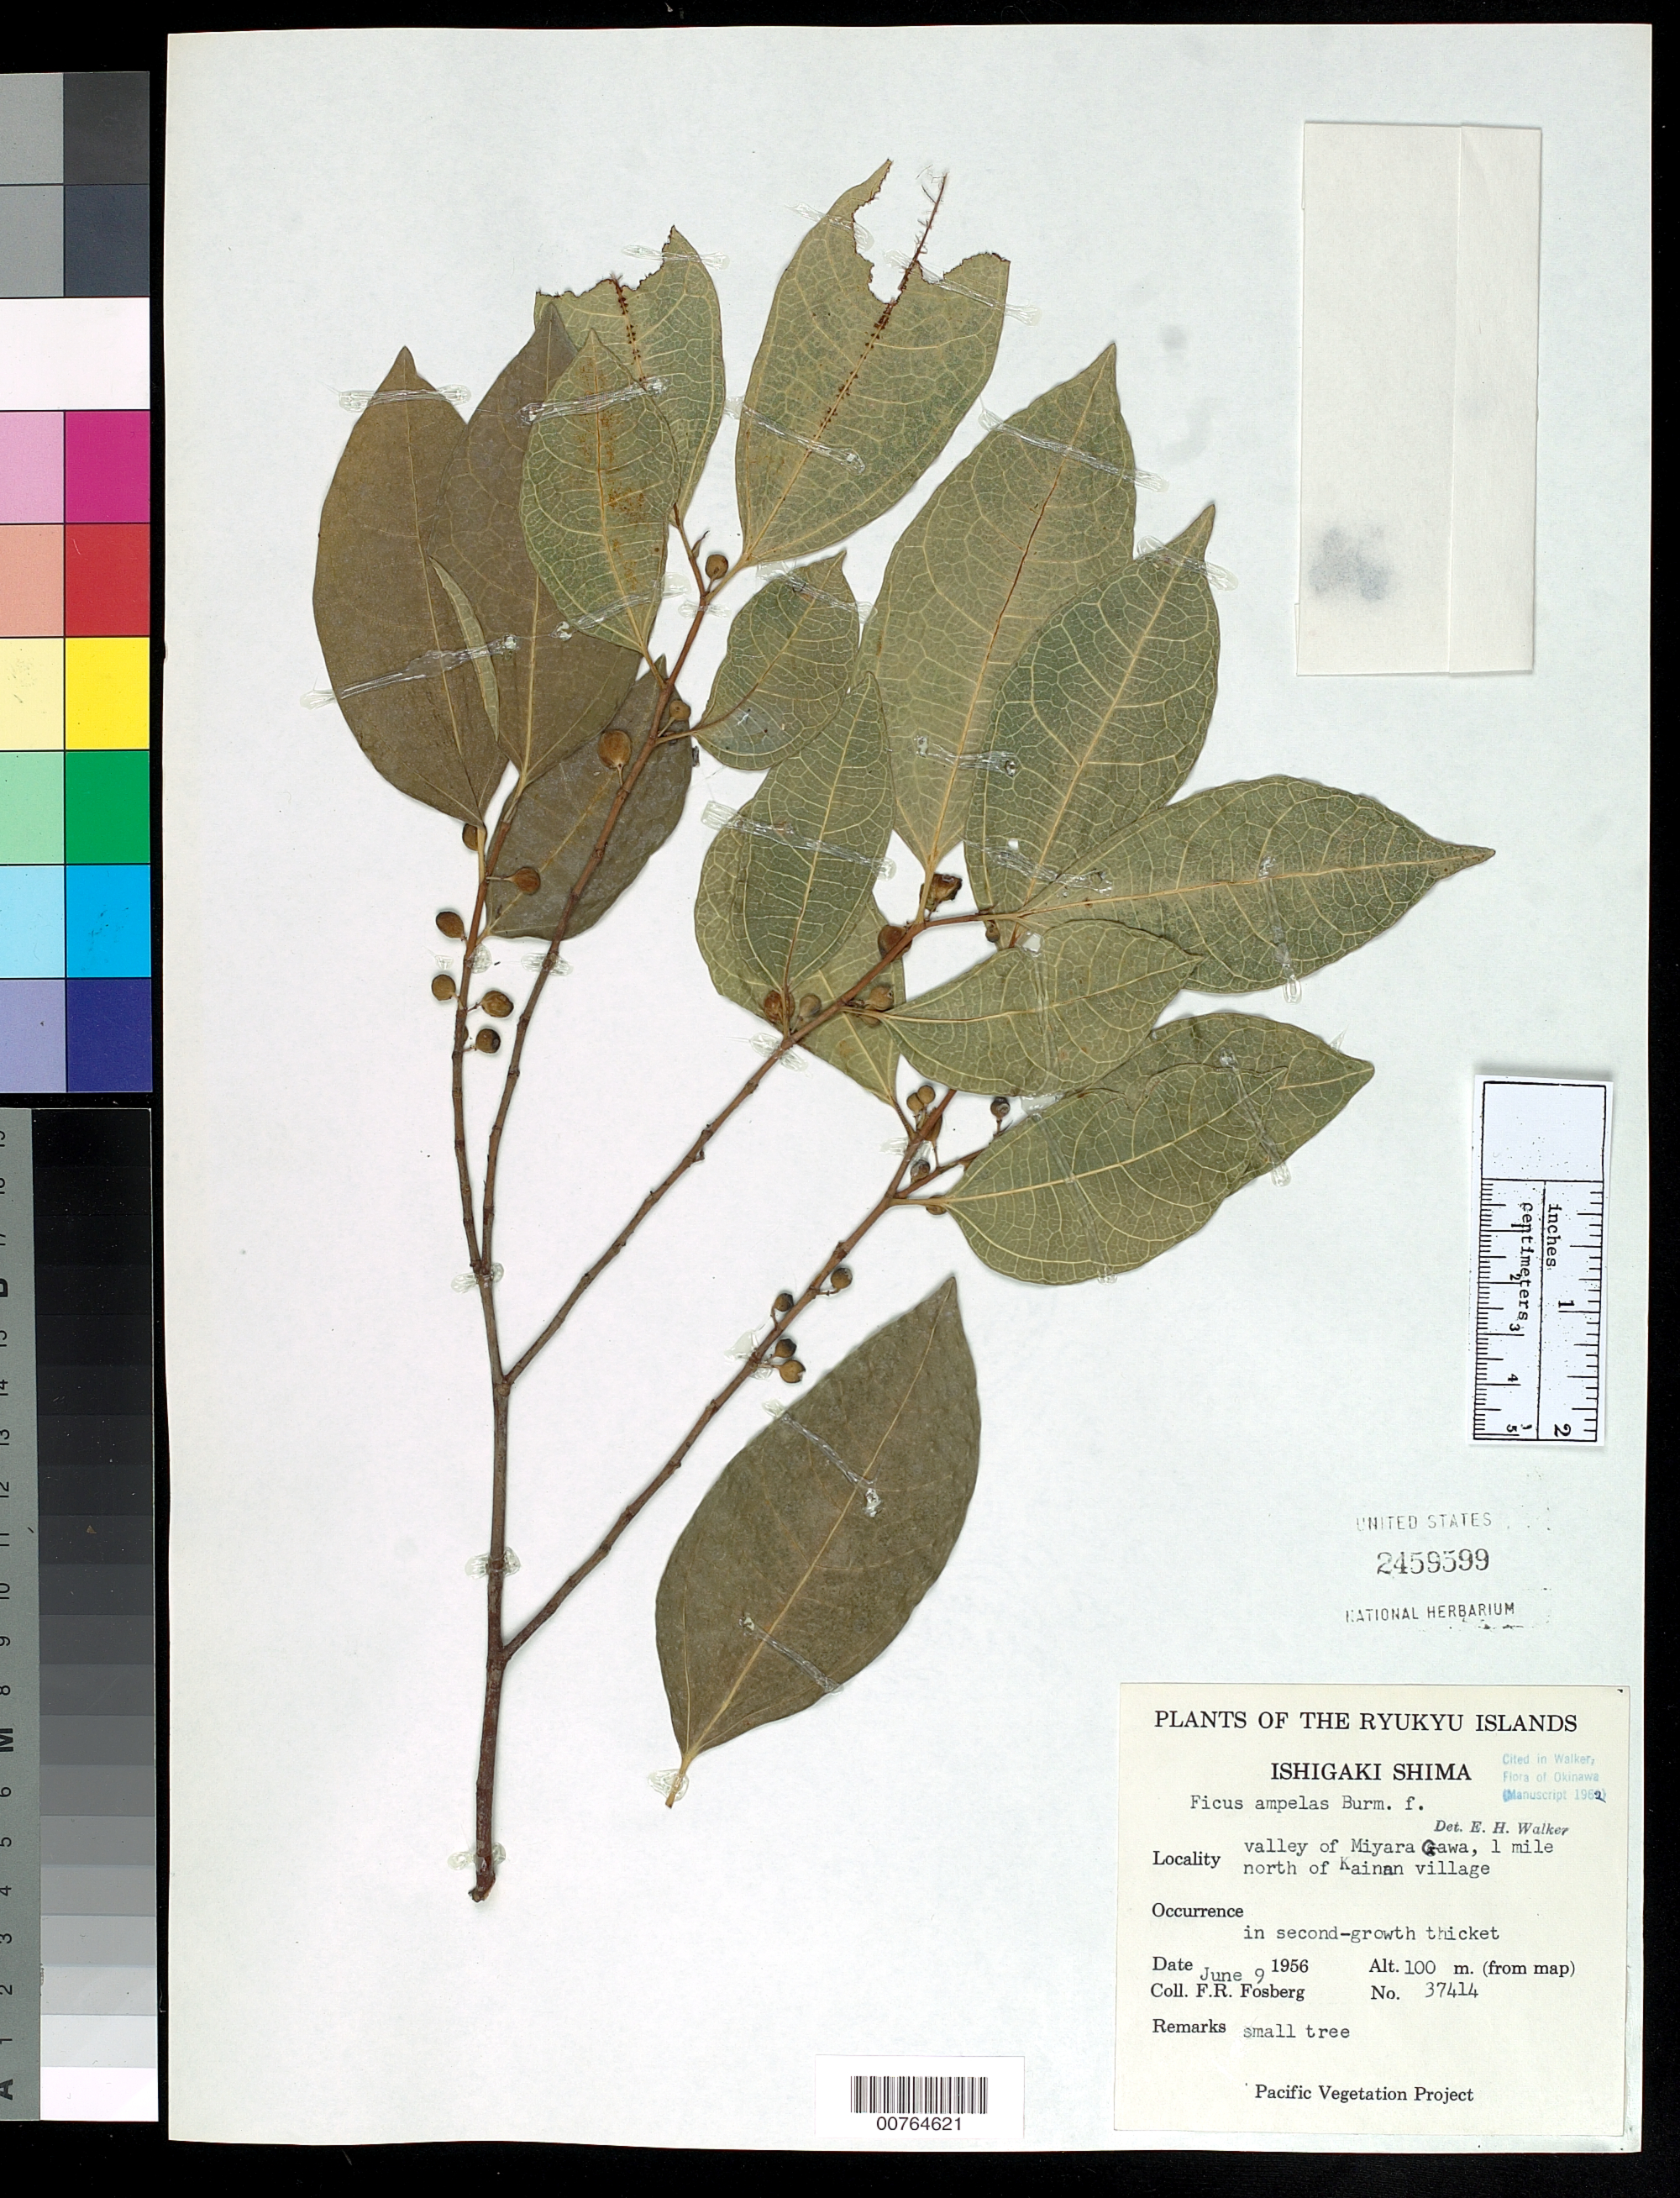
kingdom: Plantae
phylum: Tracheophyta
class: Magnoliopsida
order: Rosales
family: Moraceae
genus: Ficus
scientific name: Ficus ampelos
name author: Burm. f.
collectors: F. R. Fosberg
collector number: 37414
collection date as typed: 09 Jun 1956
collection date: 1956-06-09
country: Japan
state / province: Okinawa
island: Ishigaki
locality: Miyara Gawa, N of Kainan village.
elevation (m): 100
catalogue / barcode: US 2459599